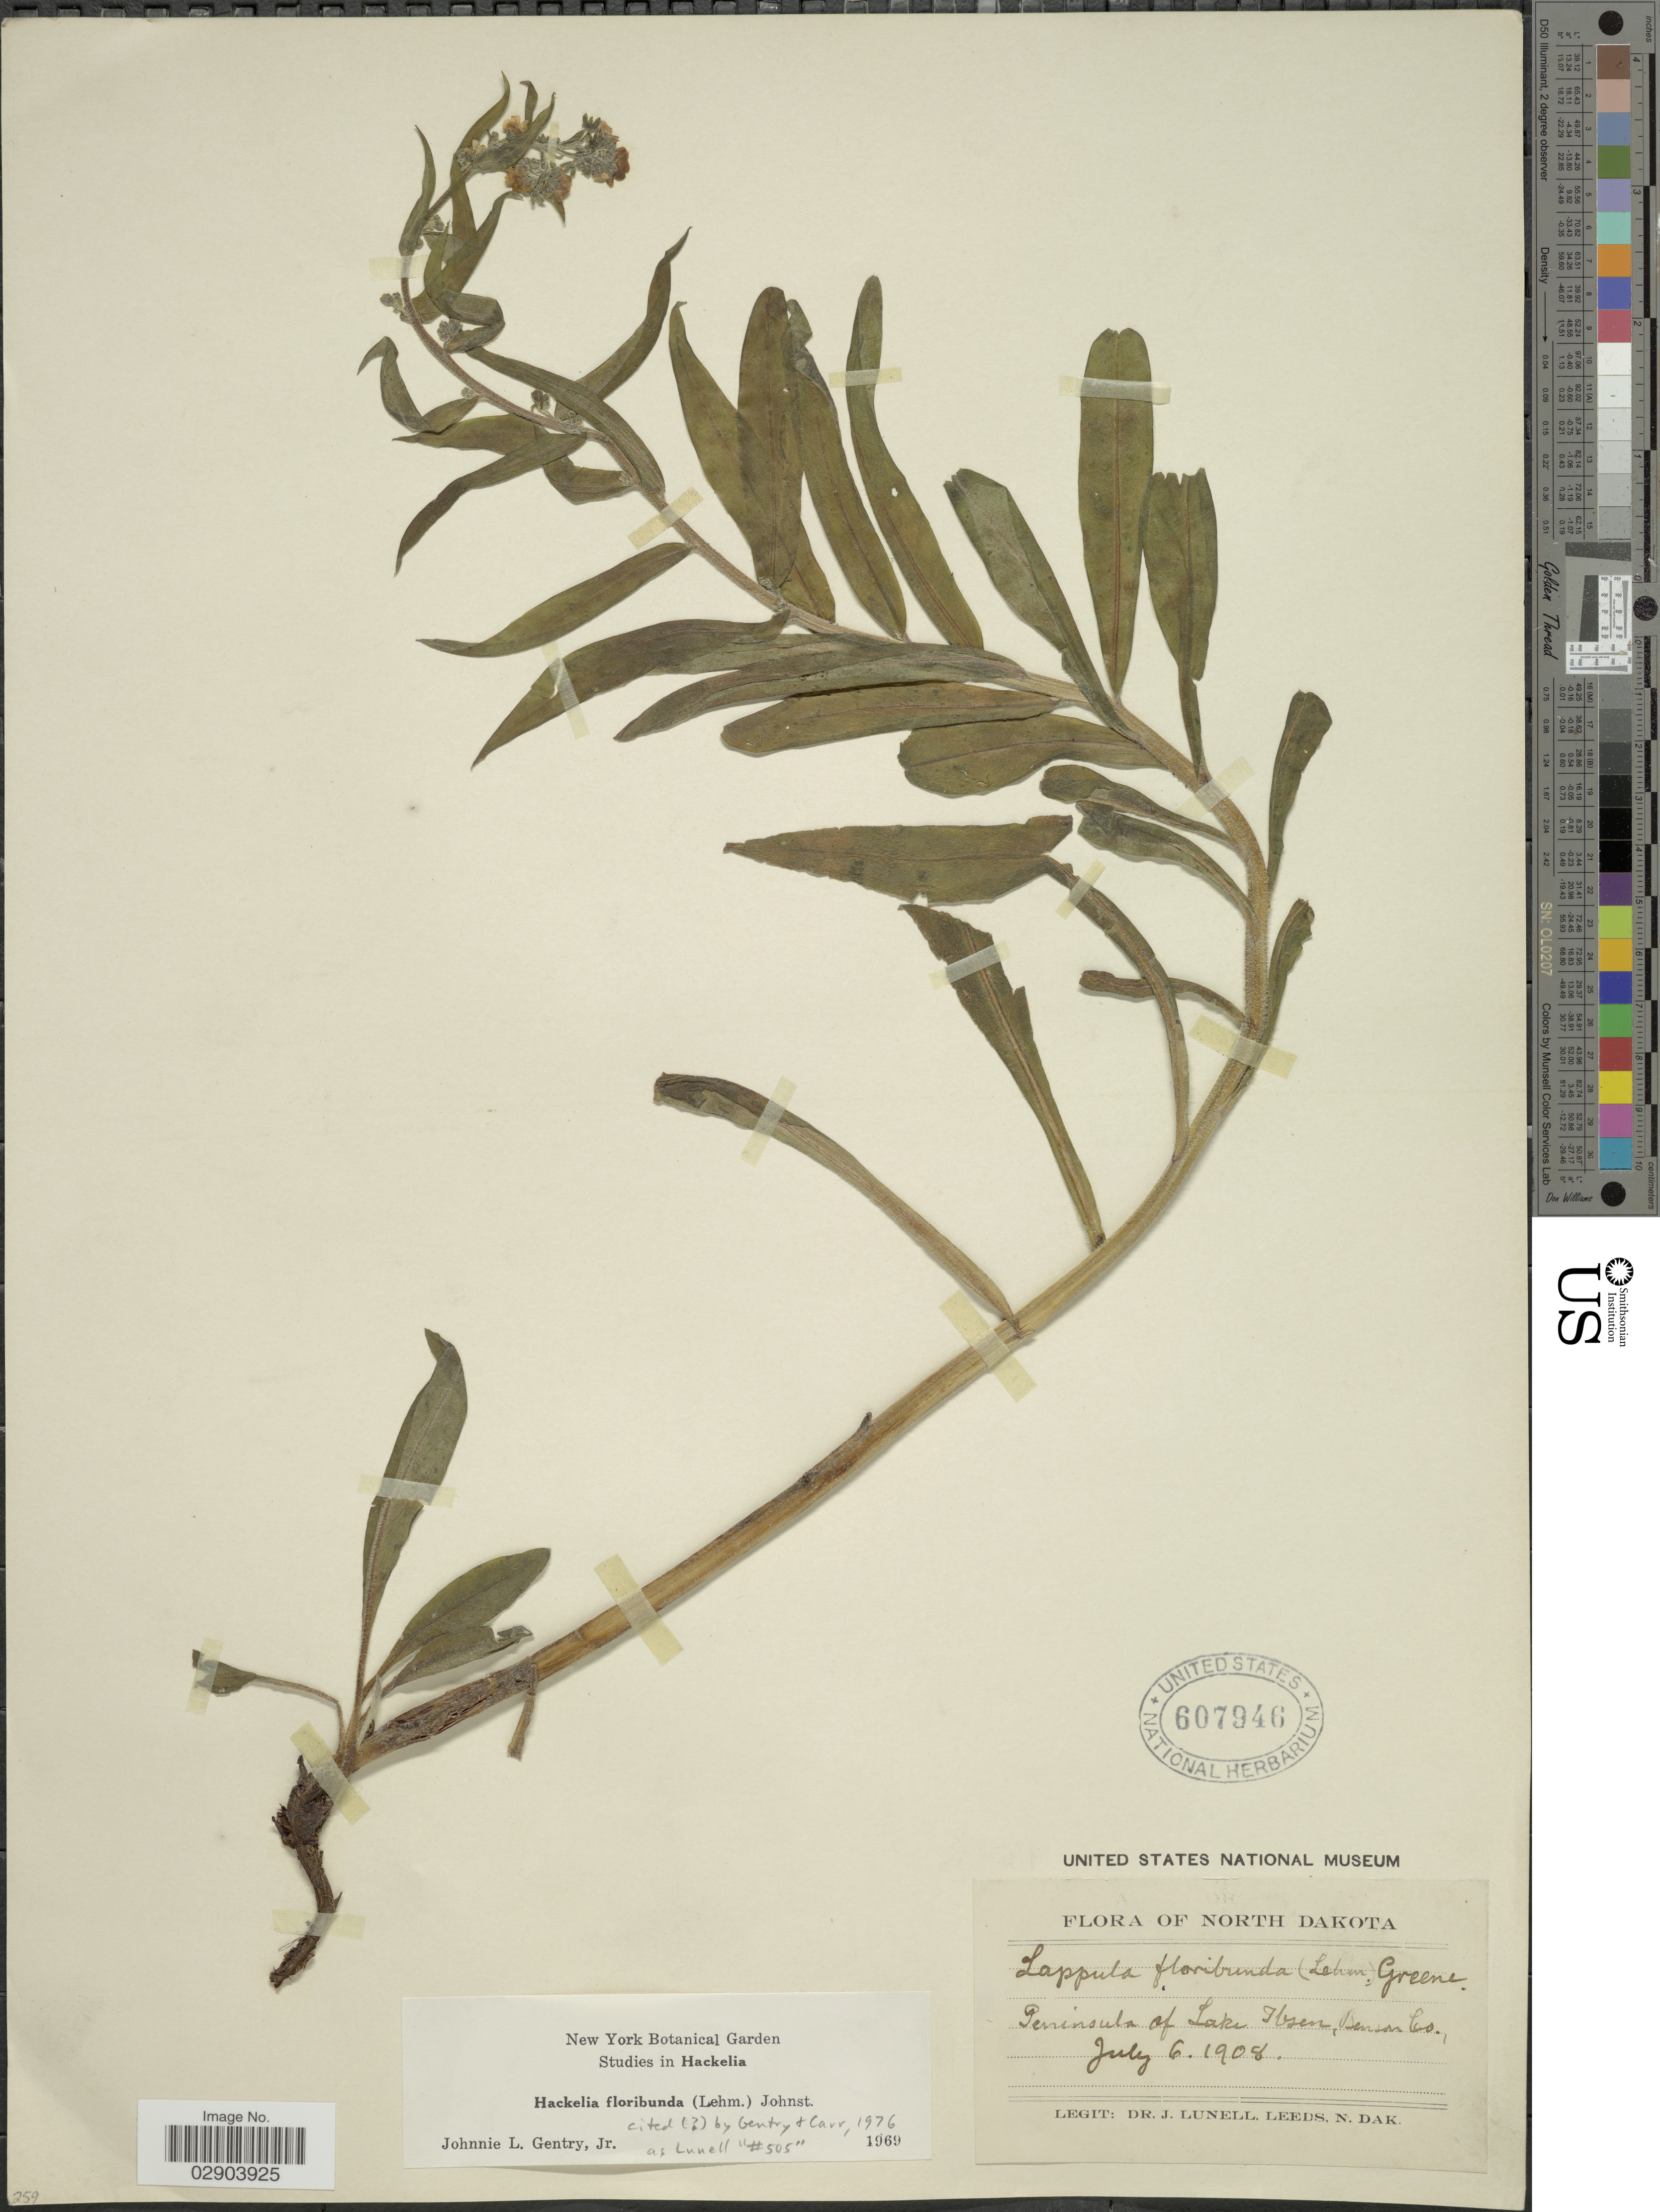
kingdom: Plantae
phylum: Tracheophyta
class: Magnoliopsida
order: Boraginales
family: Boraginaceae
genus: Hackelia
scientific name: Hackelia floribunda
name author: (Lehm.) I.M. Johnst.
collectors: J. Leeds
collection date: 1908-07-06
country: United States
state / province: North Dakota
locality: Peninsula of Lake Ibsen, Benson Co.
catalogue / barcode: US 607946